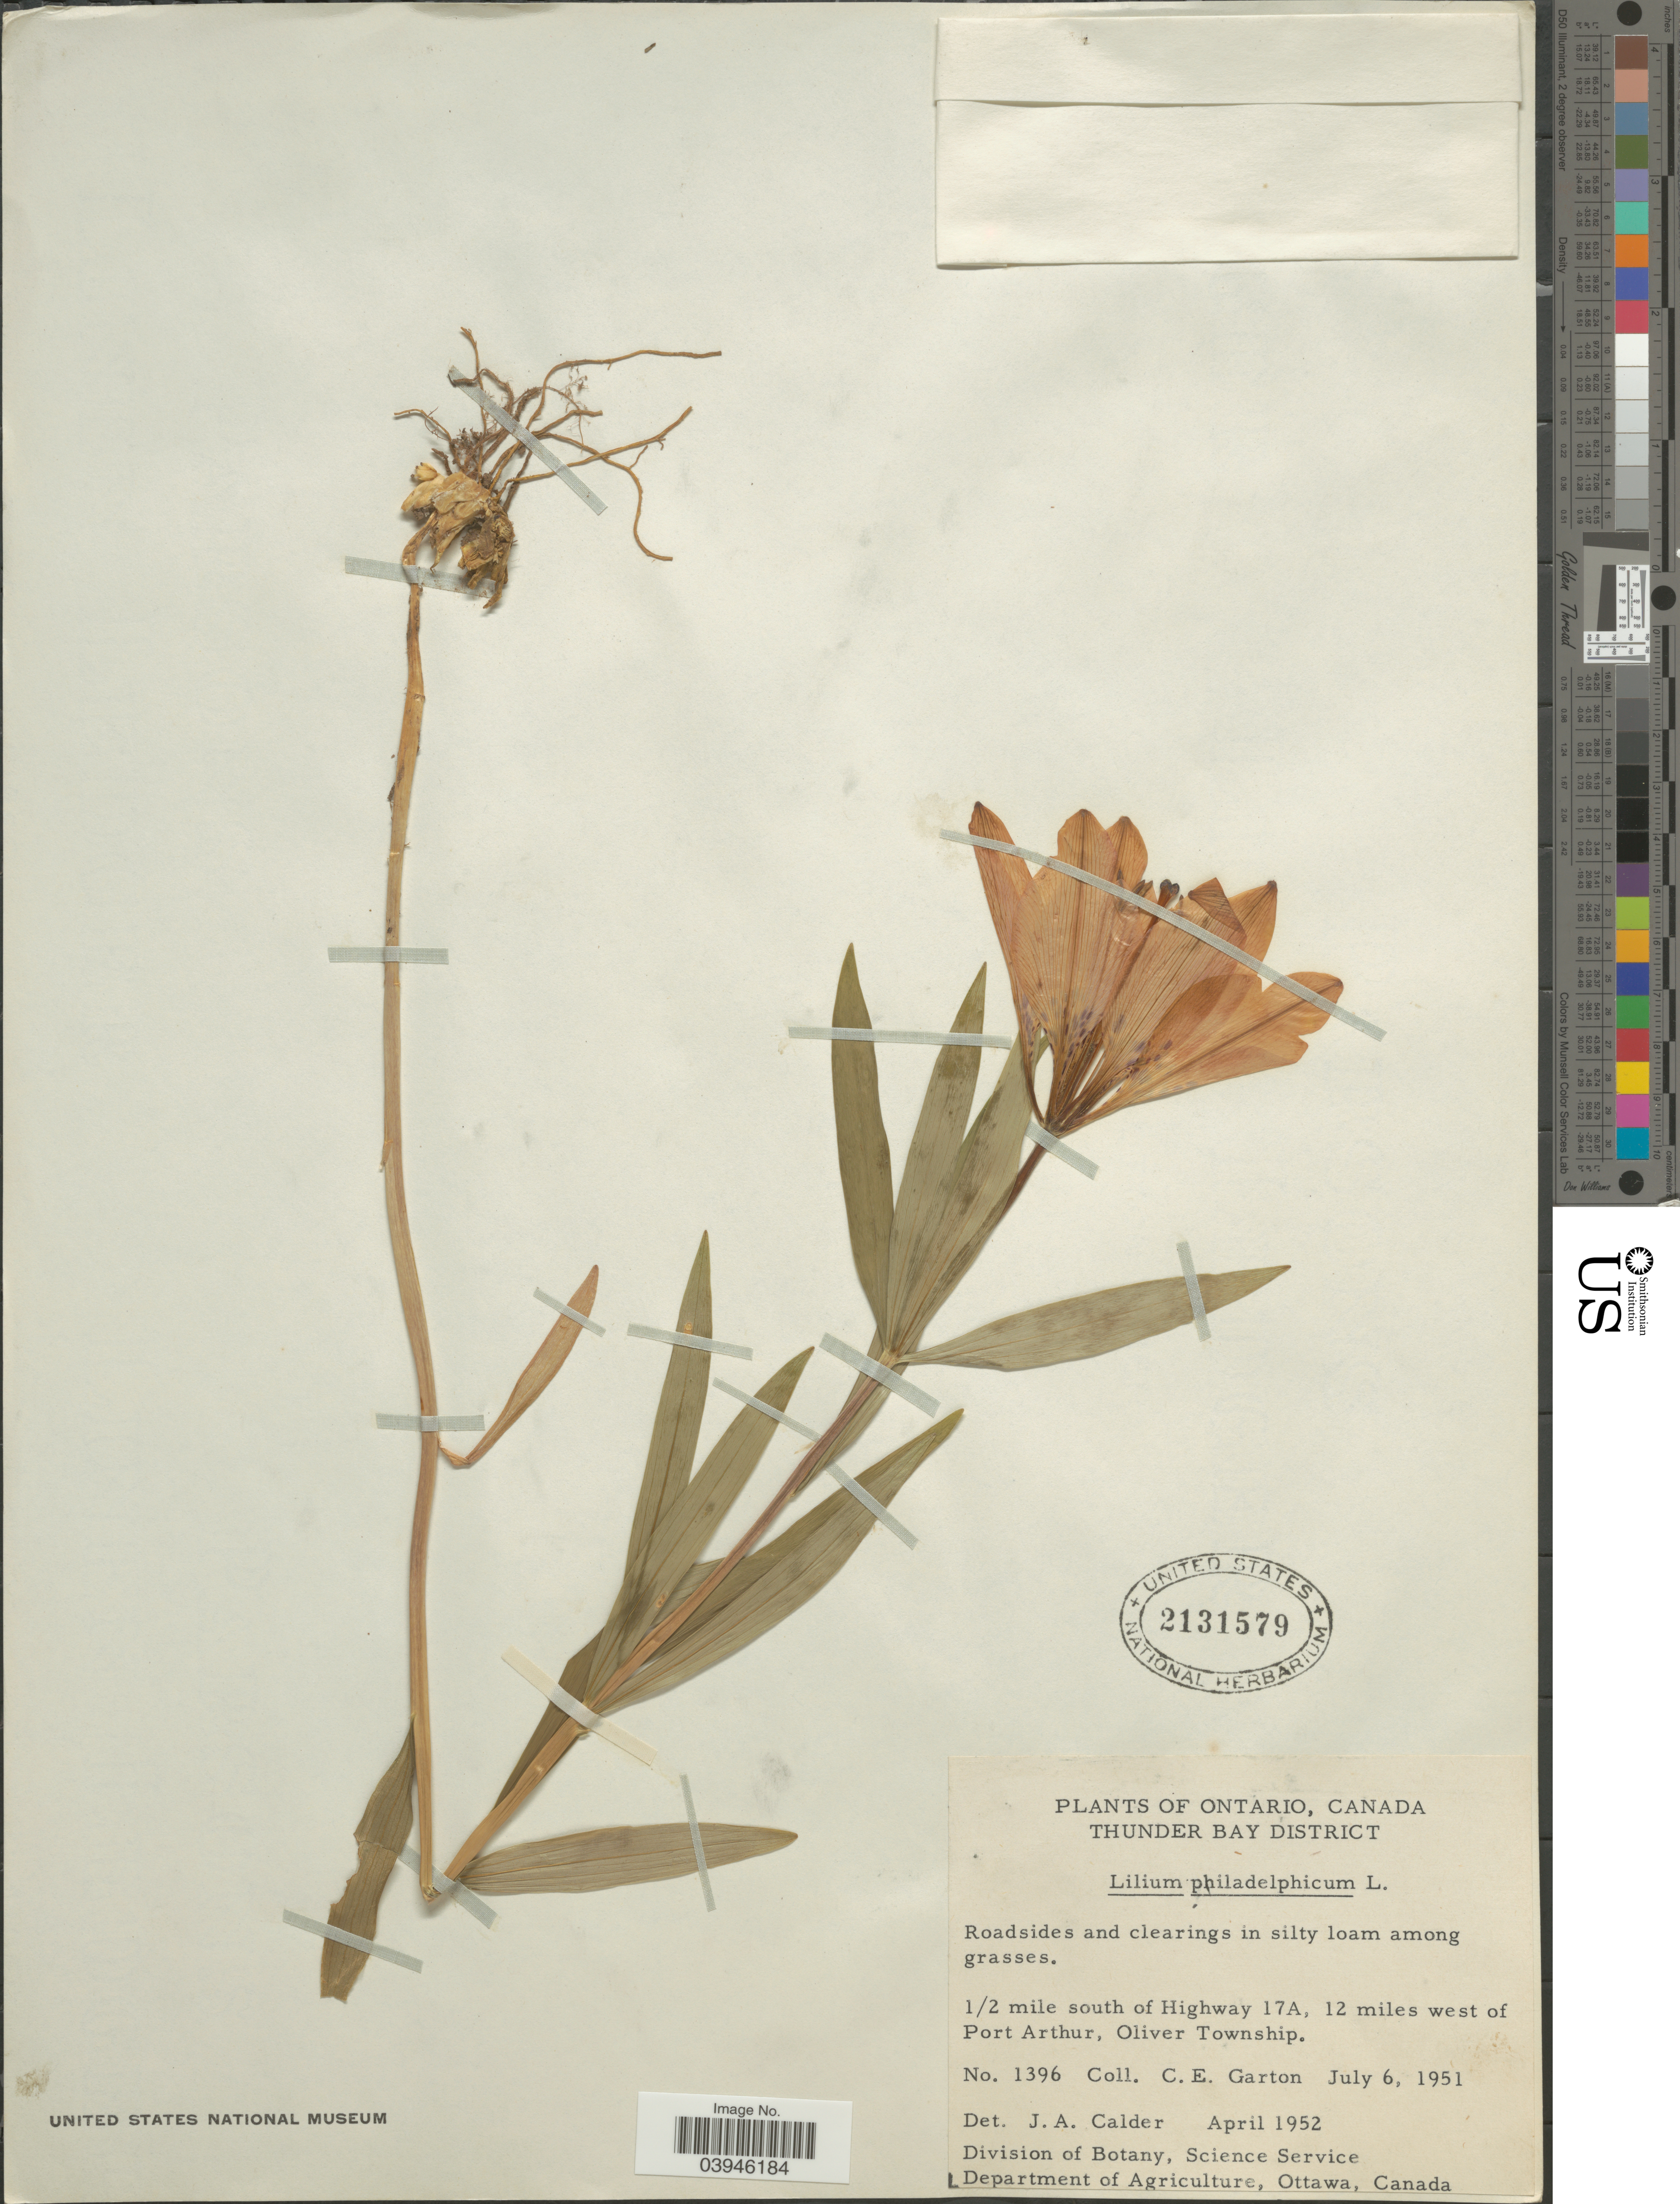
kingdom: Plantae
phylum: Tracheophyta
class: Liliopsida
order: Liliales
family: Liliaceae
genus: Lilium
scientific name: Lilium philadelphicum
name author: L.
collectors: C. E. Garton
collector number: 1396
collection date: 1951-07-06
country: Canada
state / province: Ontario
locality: Thunder Bay District. 1/2 mile south of Highway 17A, 12 miles west of Port Arthur, Oliver Township.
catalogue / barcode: US 2131579